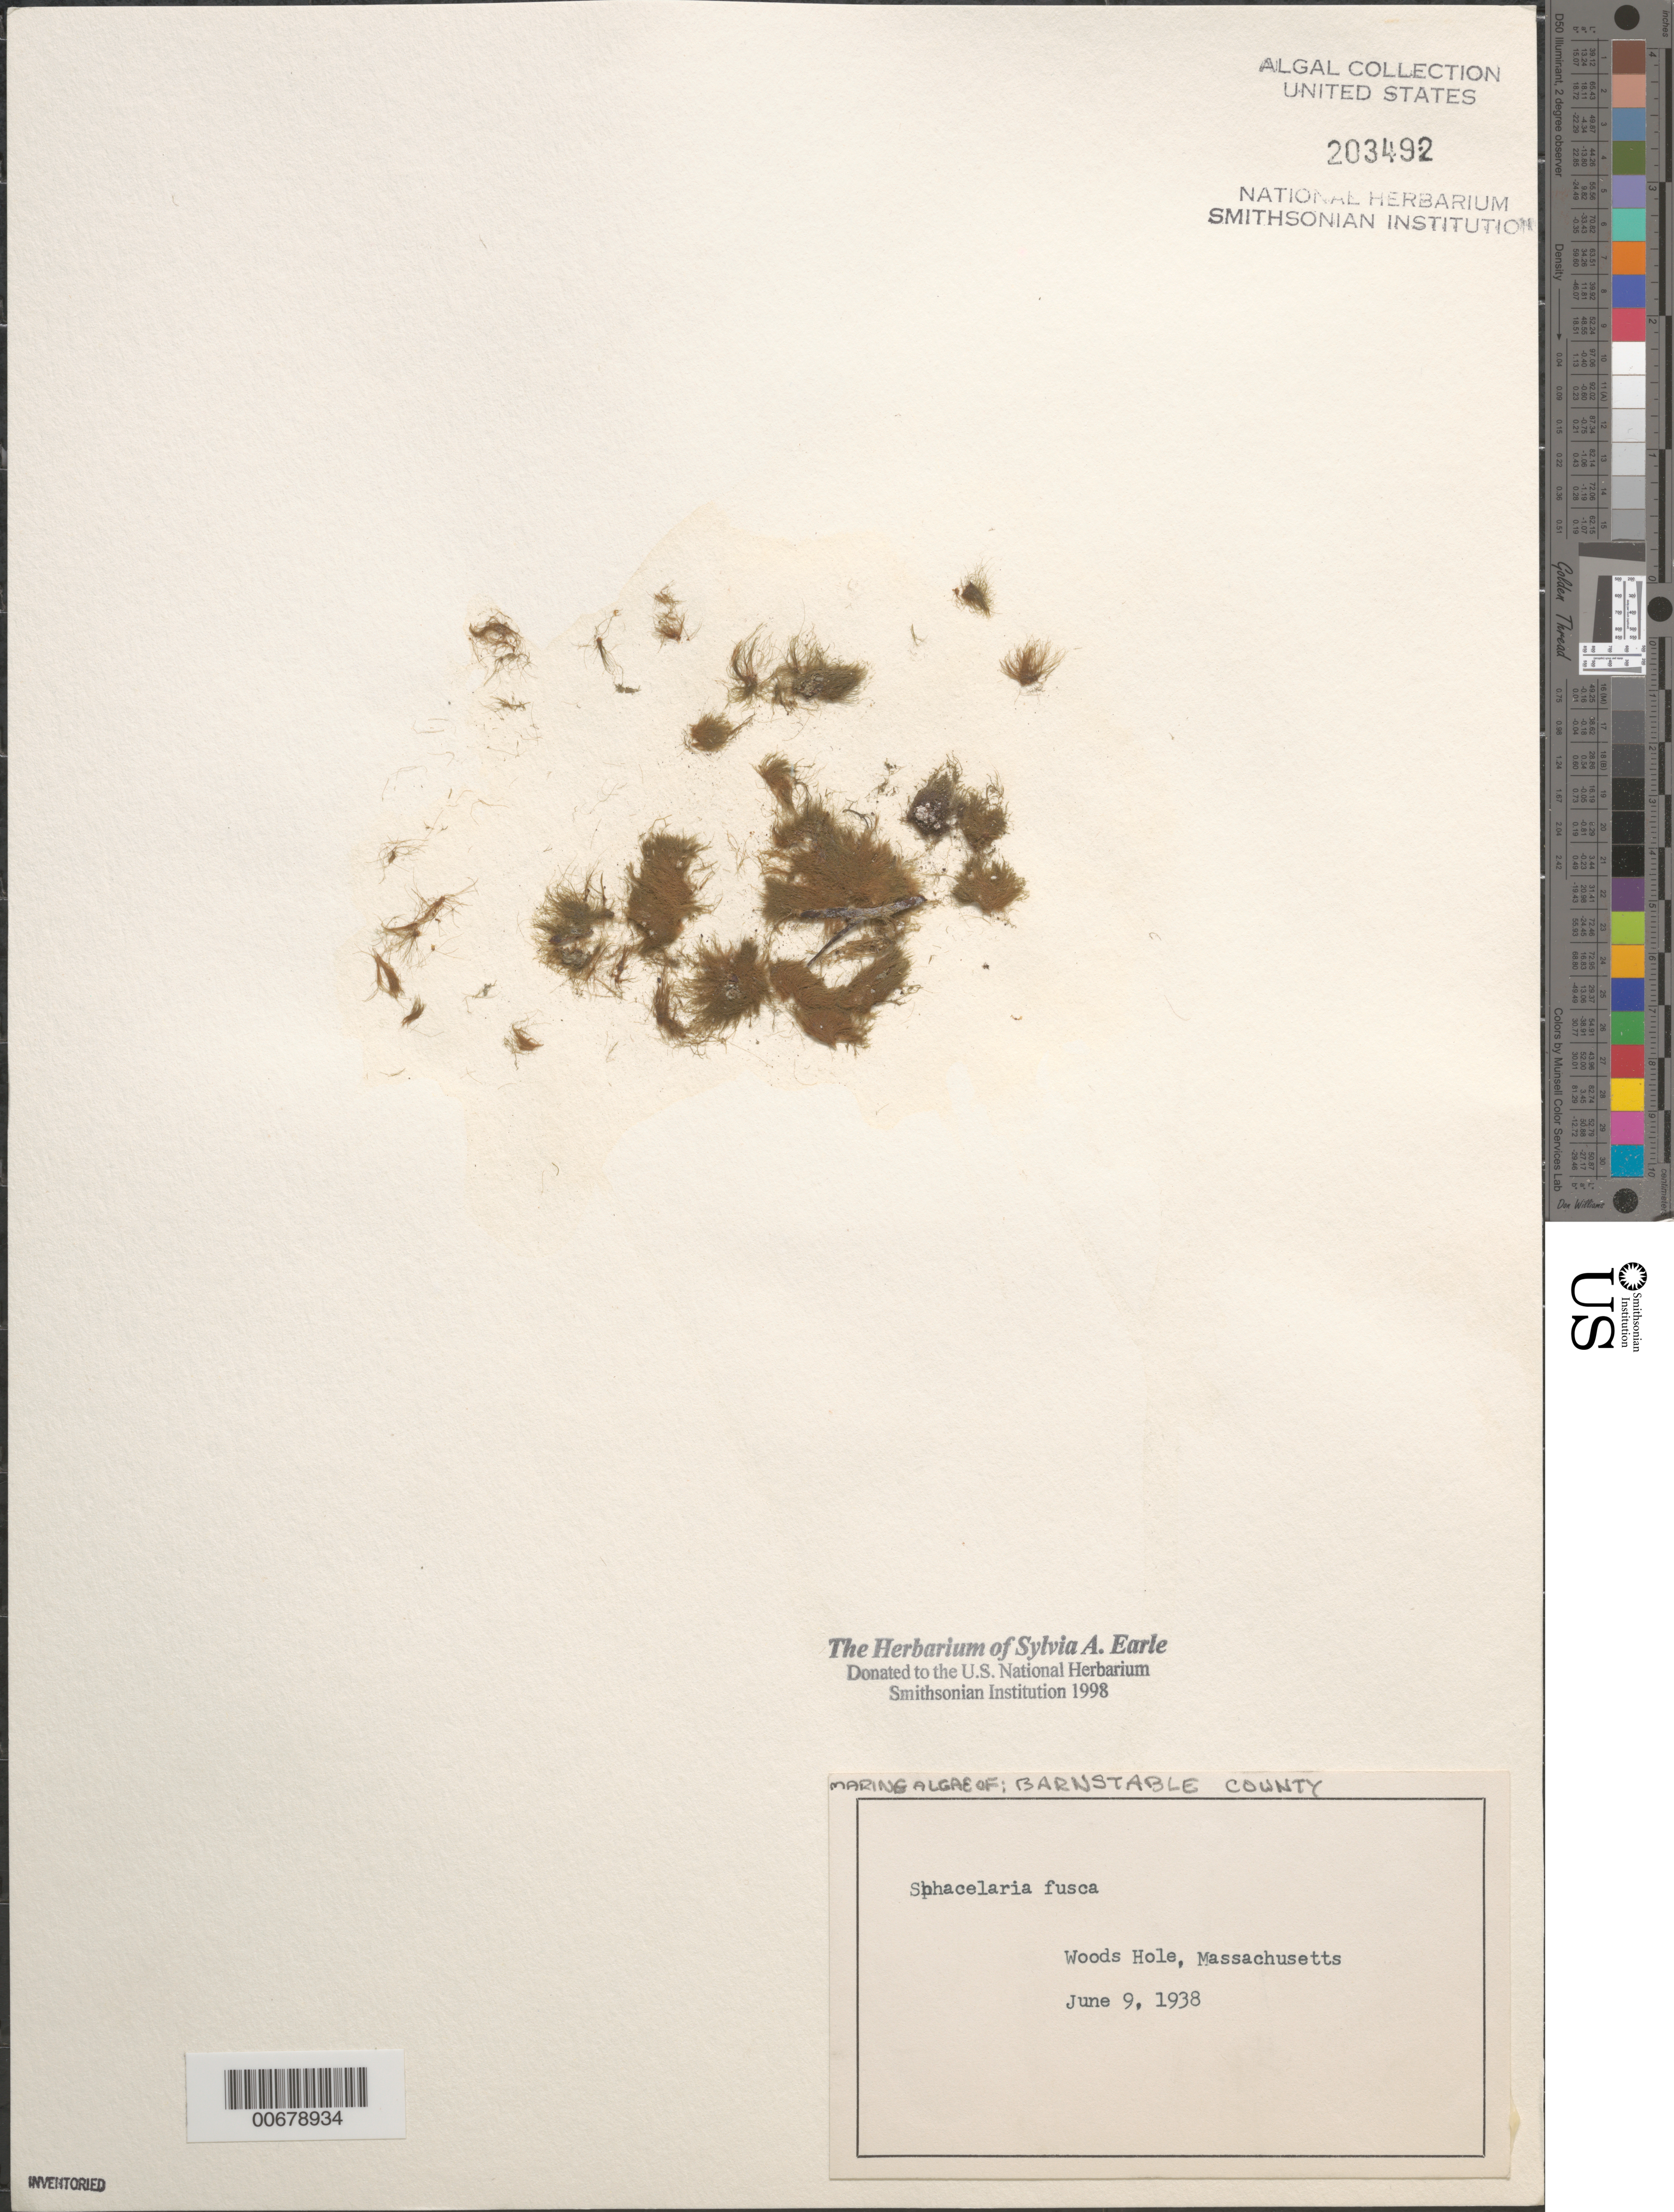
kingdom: Chromista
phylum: Ochrophyta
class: Phaeophyceae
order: Sphacelariales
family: Sphacelariaceae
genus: Sphacelaria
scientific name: Sphacelaria fusca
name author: (Huds.) S.F. Gray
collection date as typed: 09 Jun 1938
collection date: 1938-06-09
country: United States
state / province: Massachusetts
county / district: Barnstable County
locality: Woods Hole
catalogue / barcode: US 203492